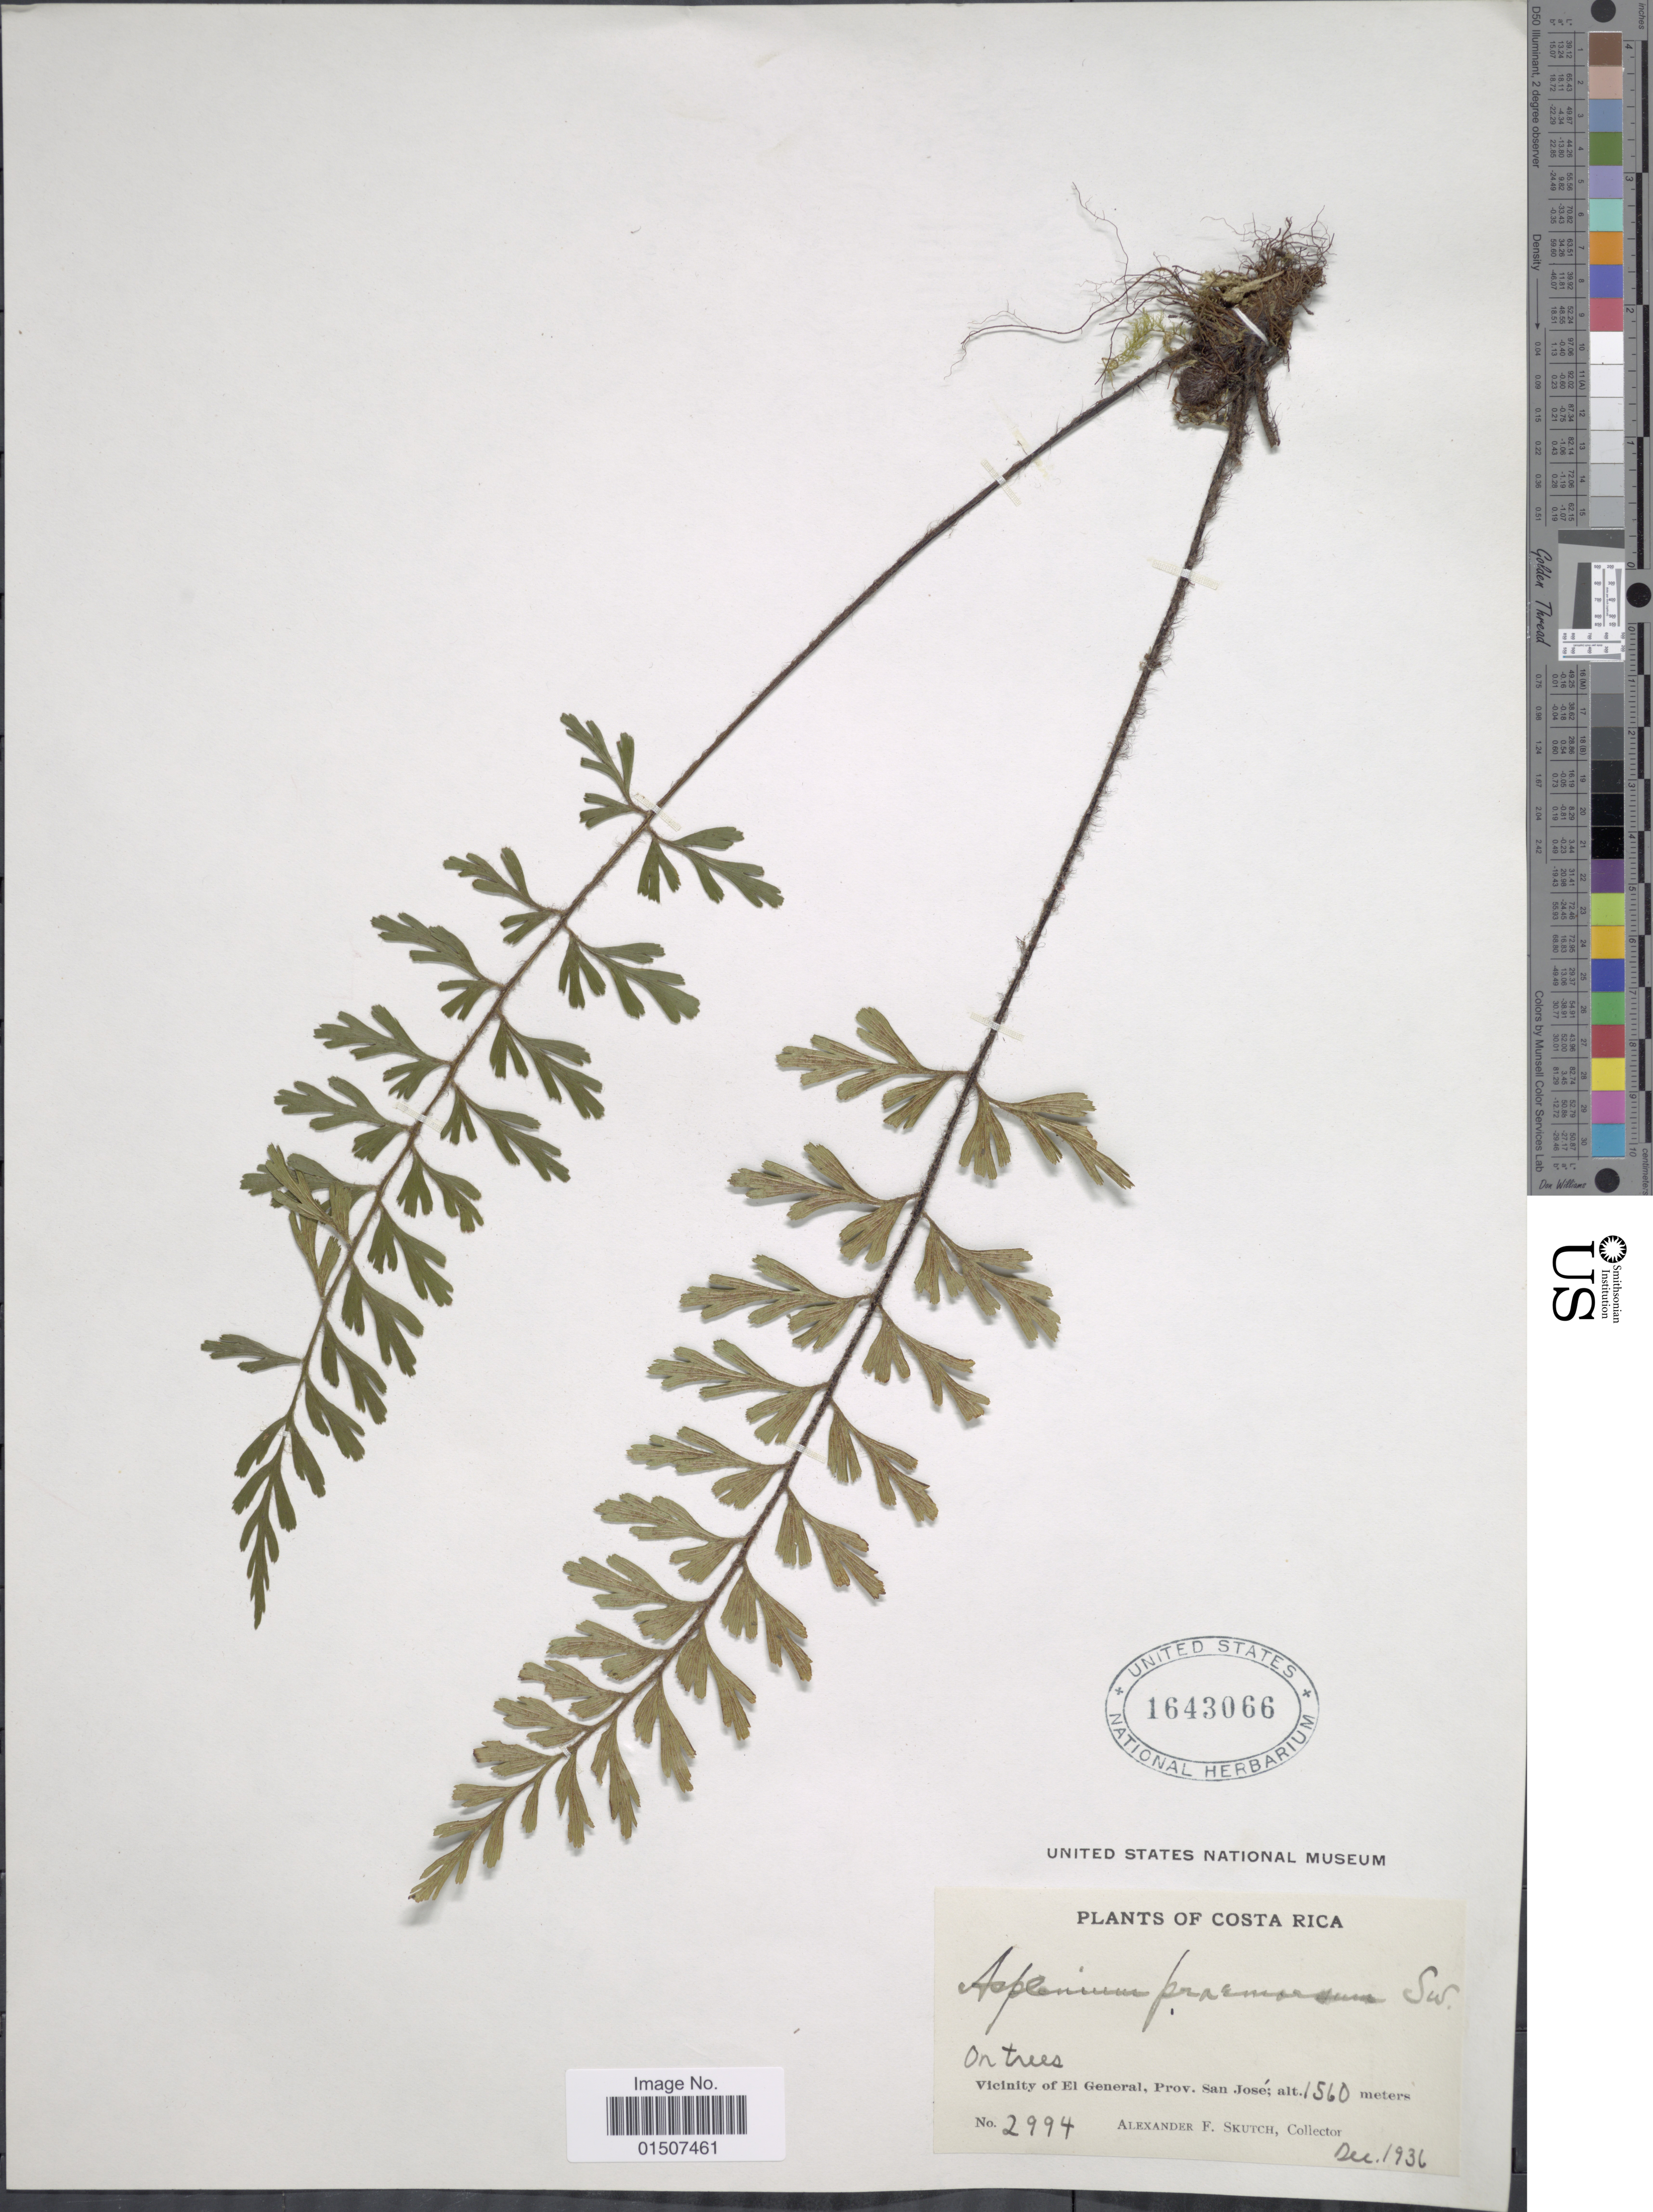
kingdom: Plantae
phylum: Tracheophyta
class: Polypodiopsida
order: Polypodiales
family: Aspleniaceae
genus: Asplenium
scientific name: Asplenium praemorsum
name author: Sw.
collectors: A. F. Skutch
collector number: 2994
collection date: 1936-12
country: Costa Rica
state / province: San José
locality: Vicinity of El General, Prov. San Jose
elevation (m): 1560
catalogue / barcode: US 1643066